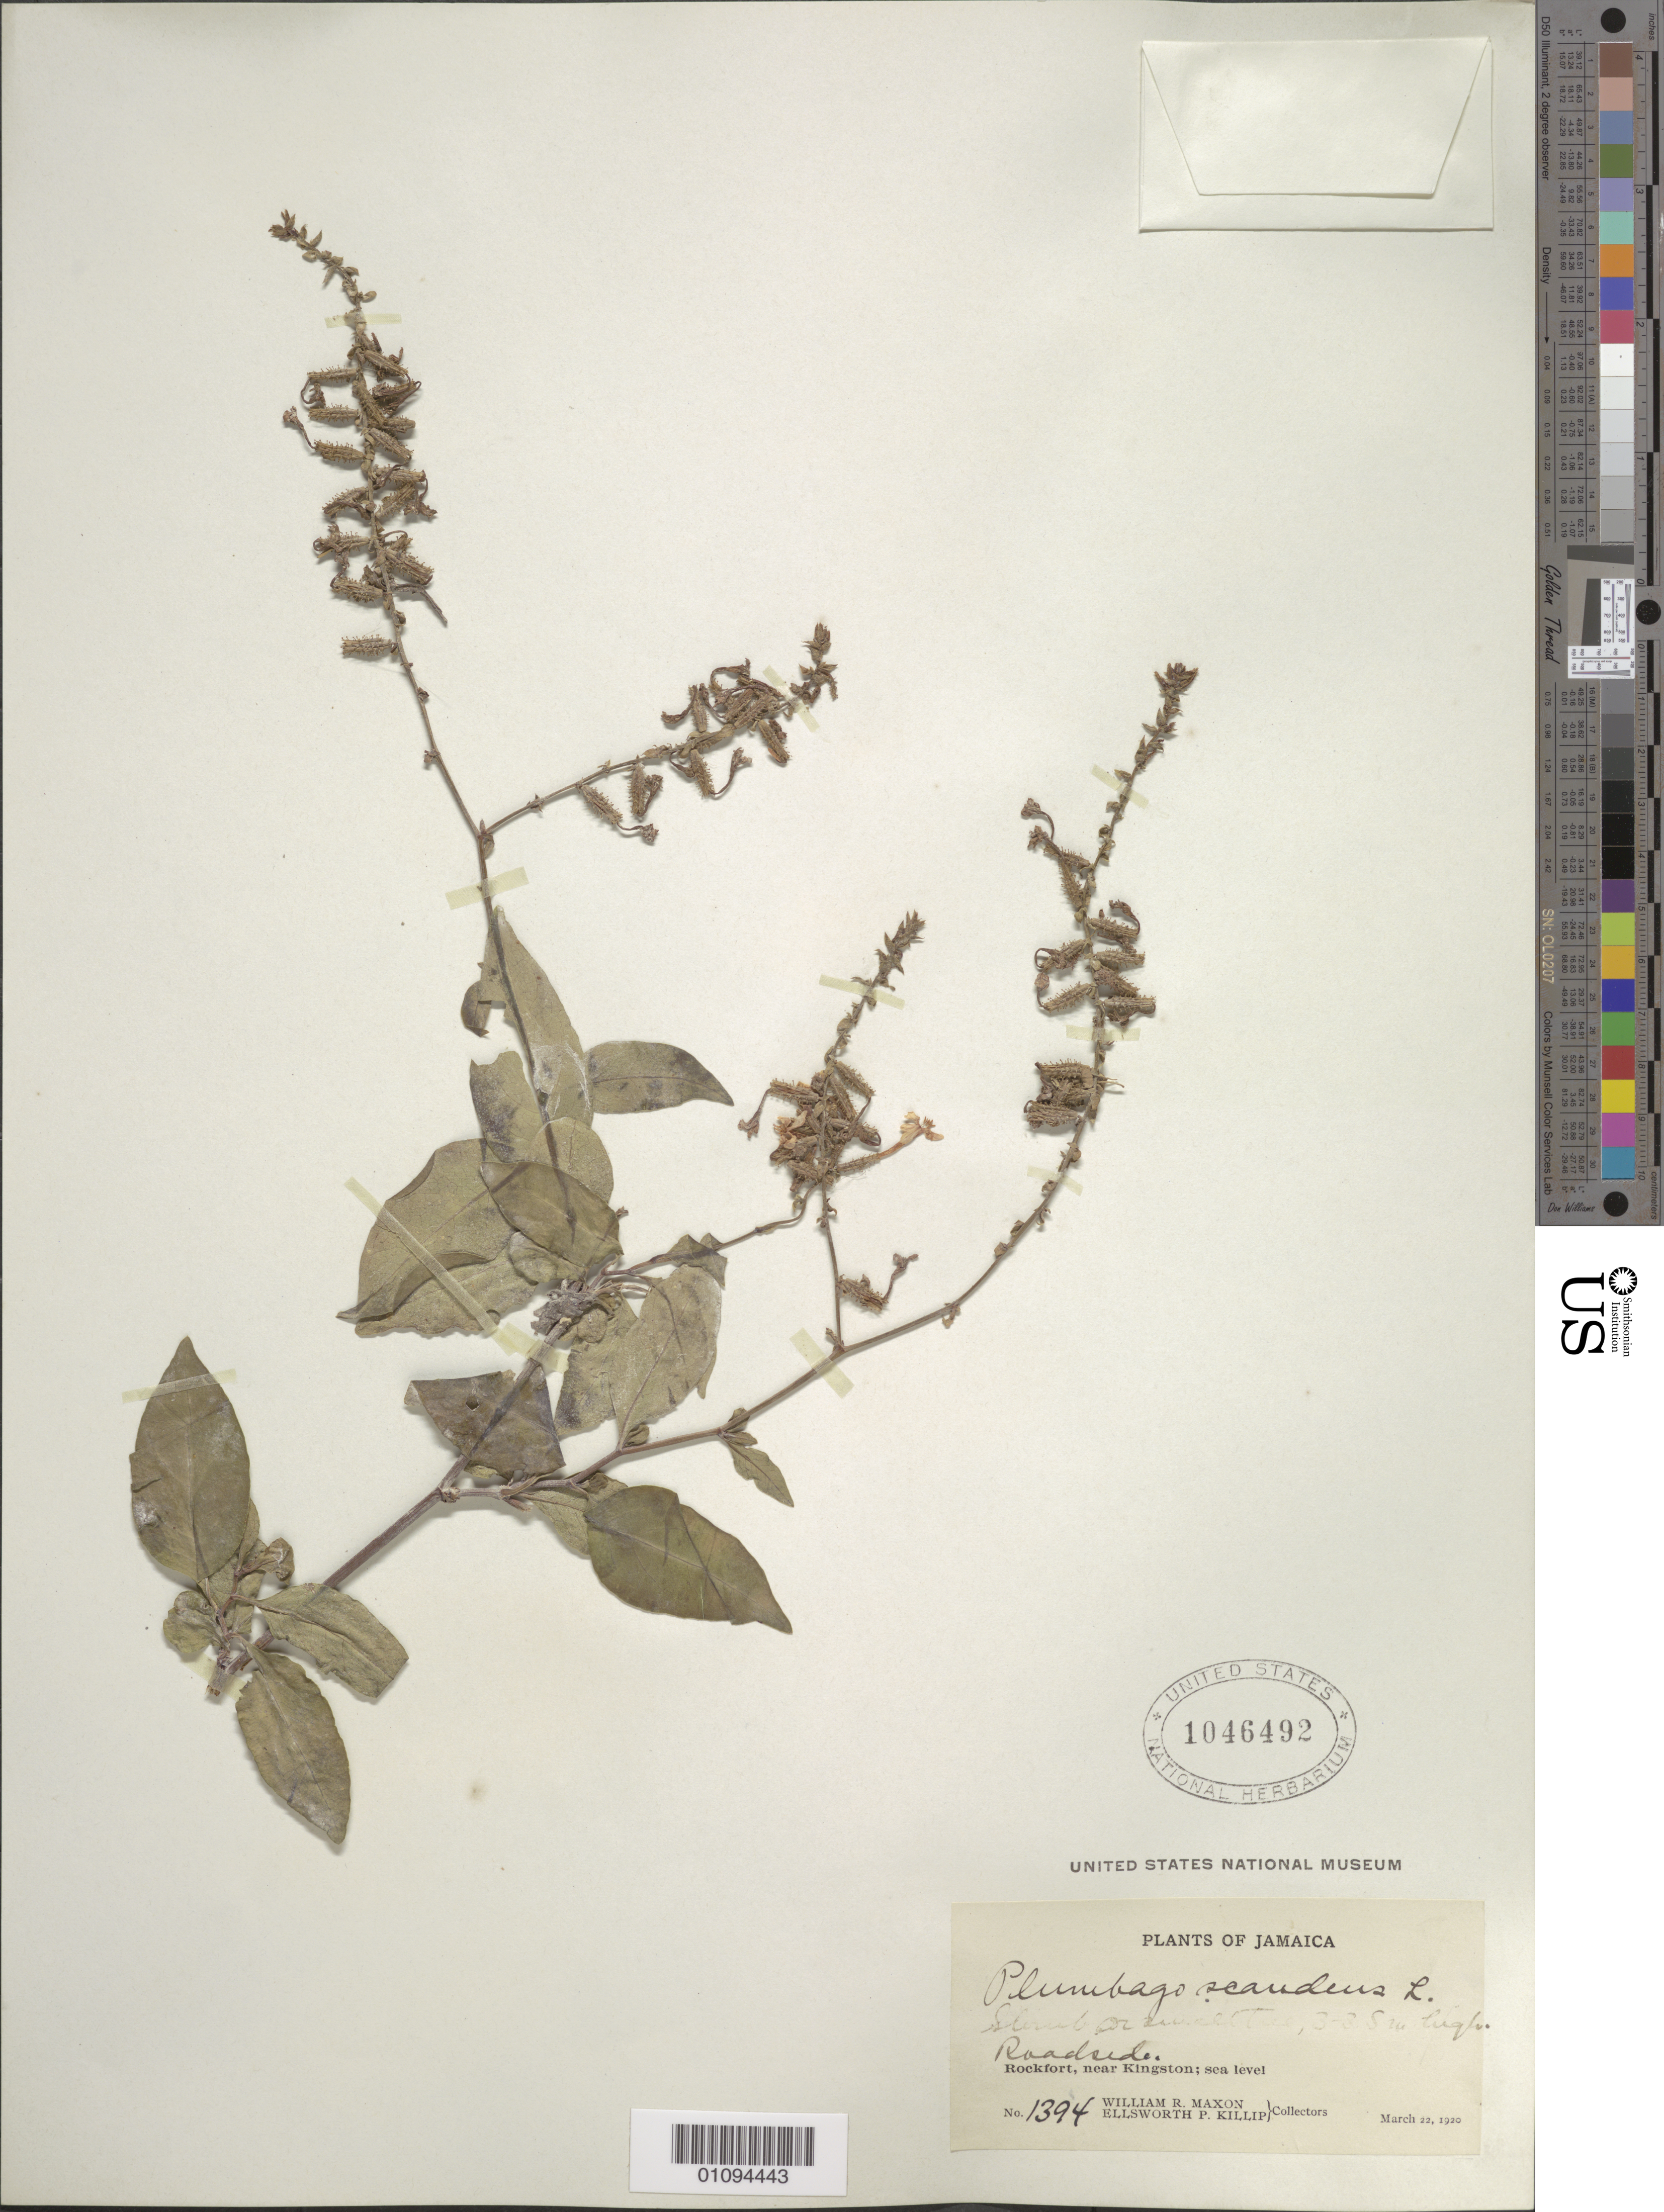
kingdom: Plantae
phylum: Tracheophyta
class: Magnoliopsida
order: Caryophyllales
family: Plumbaginaceae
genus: Plumbago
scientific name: Plumbago scandens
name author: L.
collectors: W. R. Maxon & E. P. Killip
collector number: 1394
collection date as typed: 22 Mar 1920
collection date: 1920-03-22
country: Jamaica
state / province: Saint Andrew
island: Jamaica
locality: Rockfort, near Kingston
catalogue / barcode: US 1046492